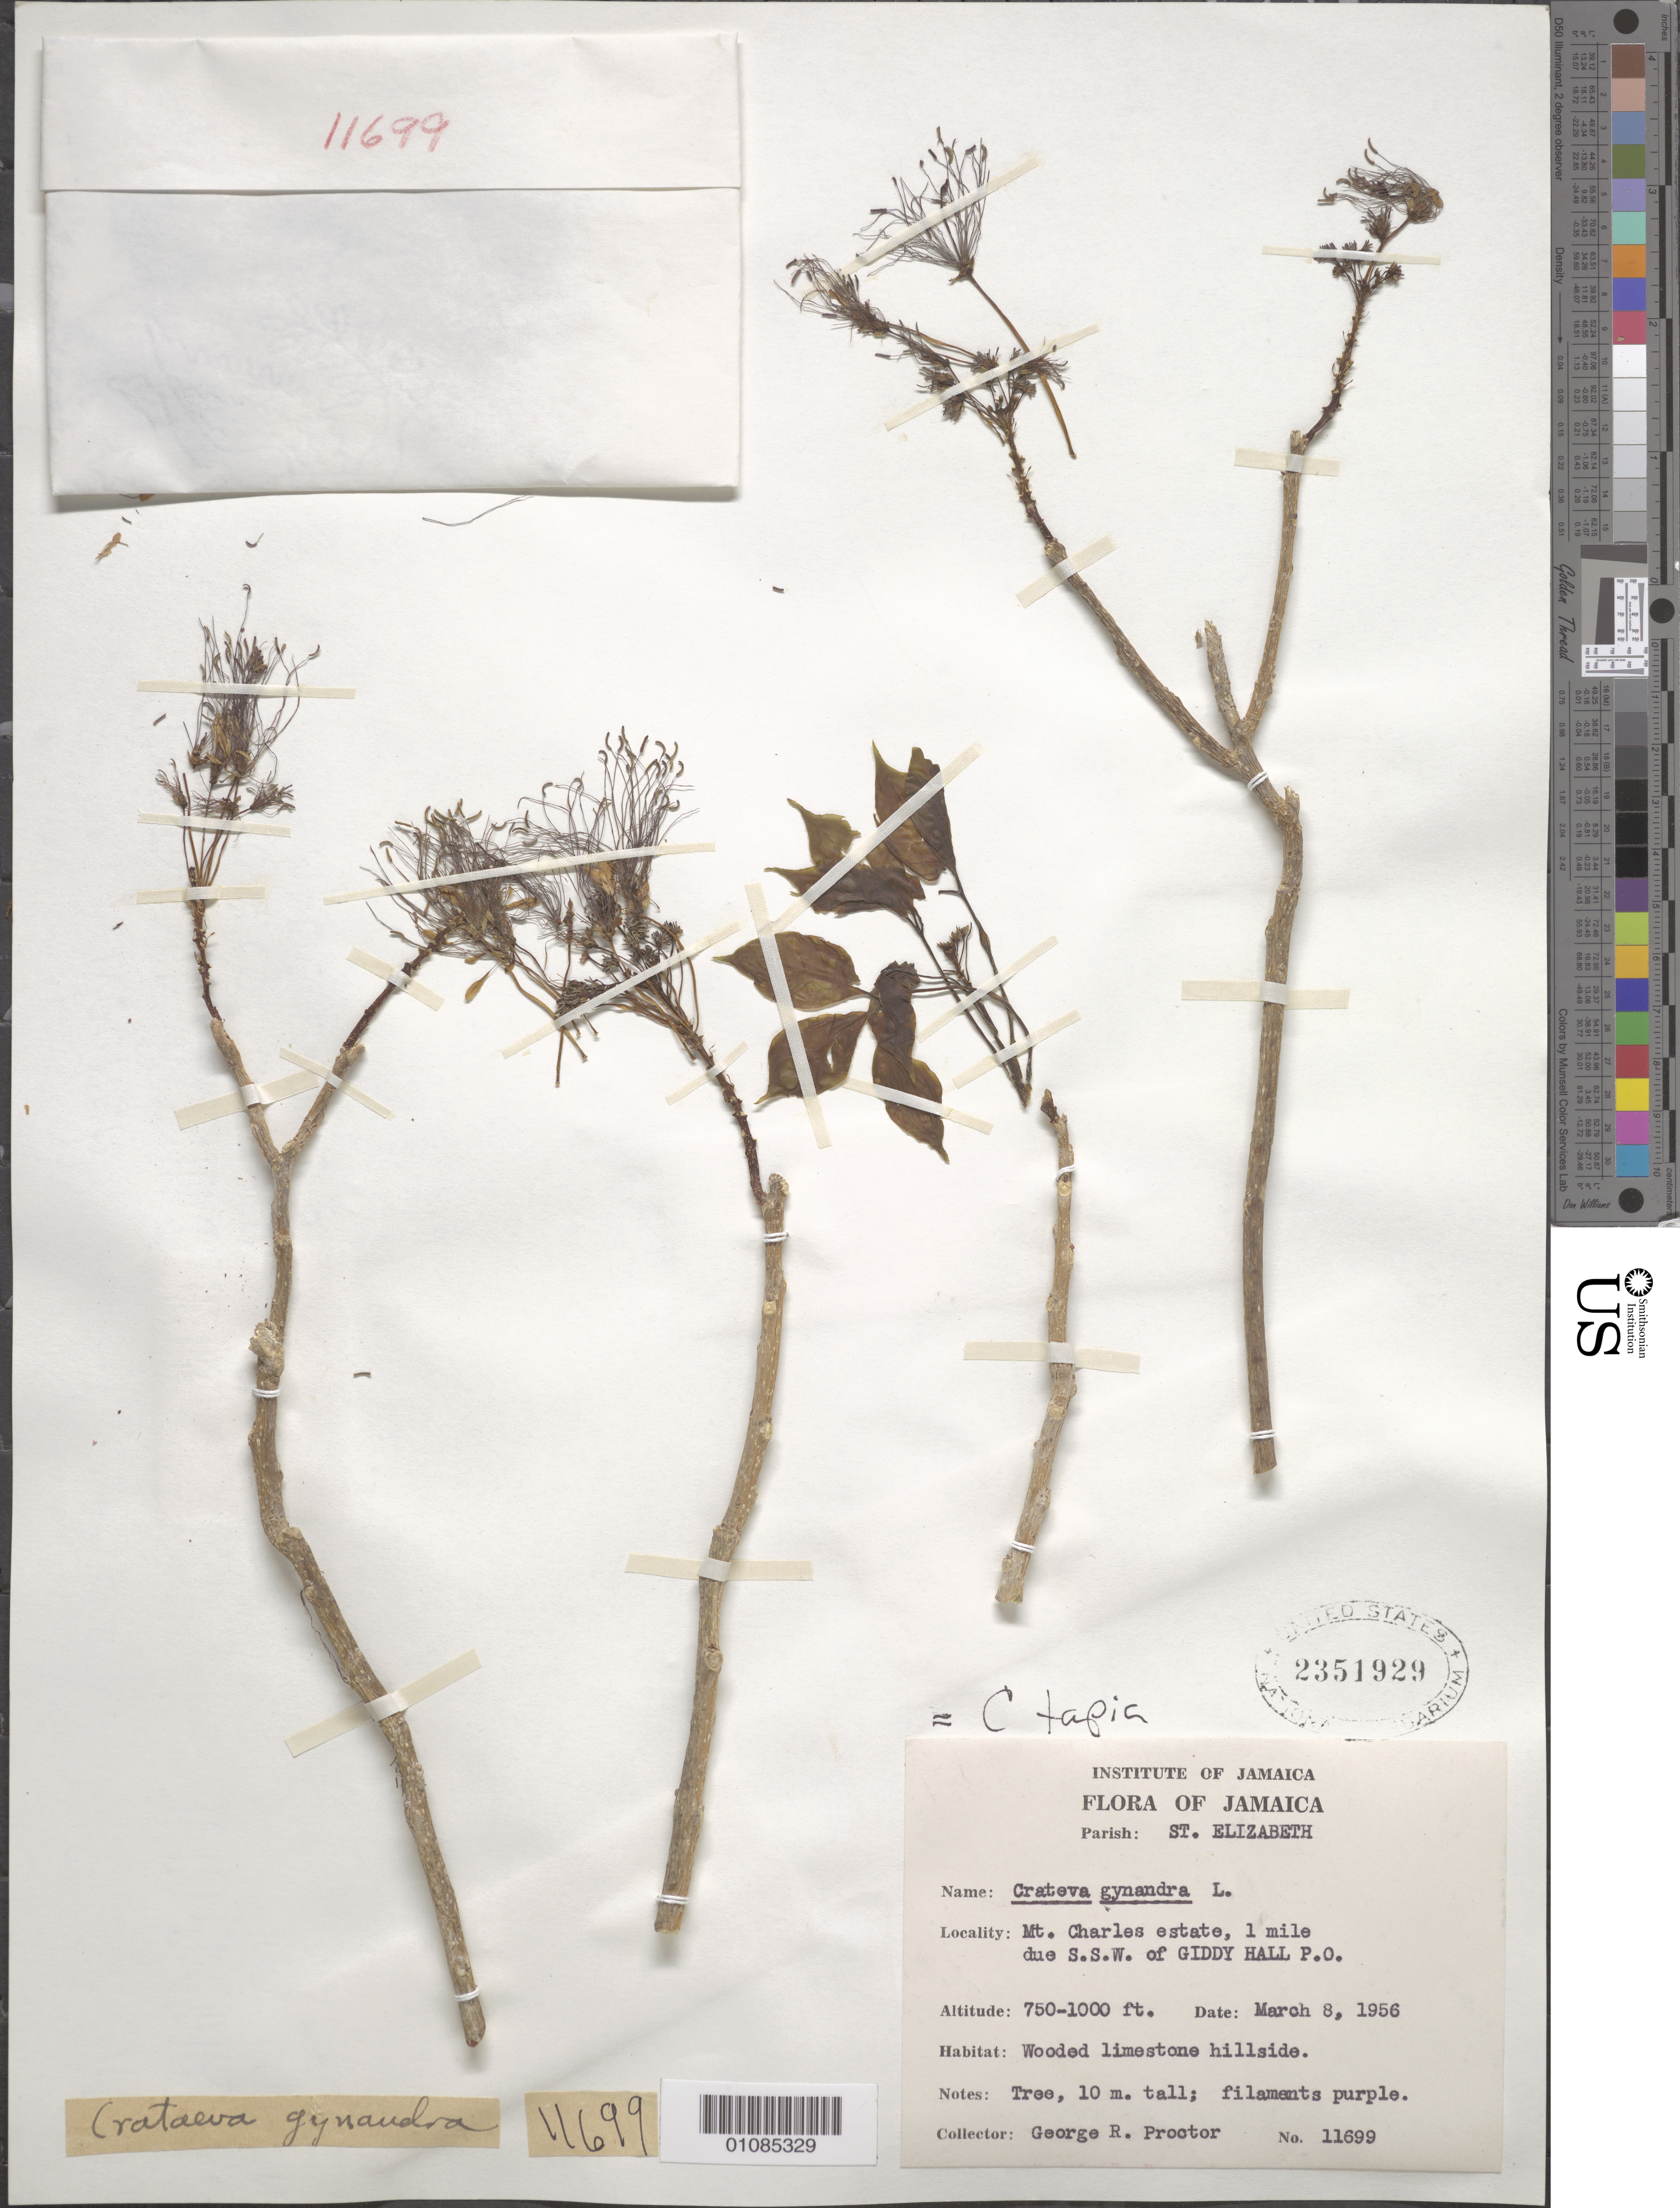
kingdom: Plantae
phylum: Tracheophyta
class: Magnoliopsida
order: Brassicales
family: Capparaceae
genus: Crateva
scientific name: Crateva tapia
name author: L.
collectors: G. R. Proctor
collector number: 11699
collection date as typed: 08 Mar 1956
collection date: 1956-03-08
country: Jamaica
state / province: Saint Elizabeth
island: Jamaica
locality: Mt. Charles estate, 1 mi due S/SW of Giddy Hall P.O.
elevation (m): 229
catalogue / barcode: US 2351929